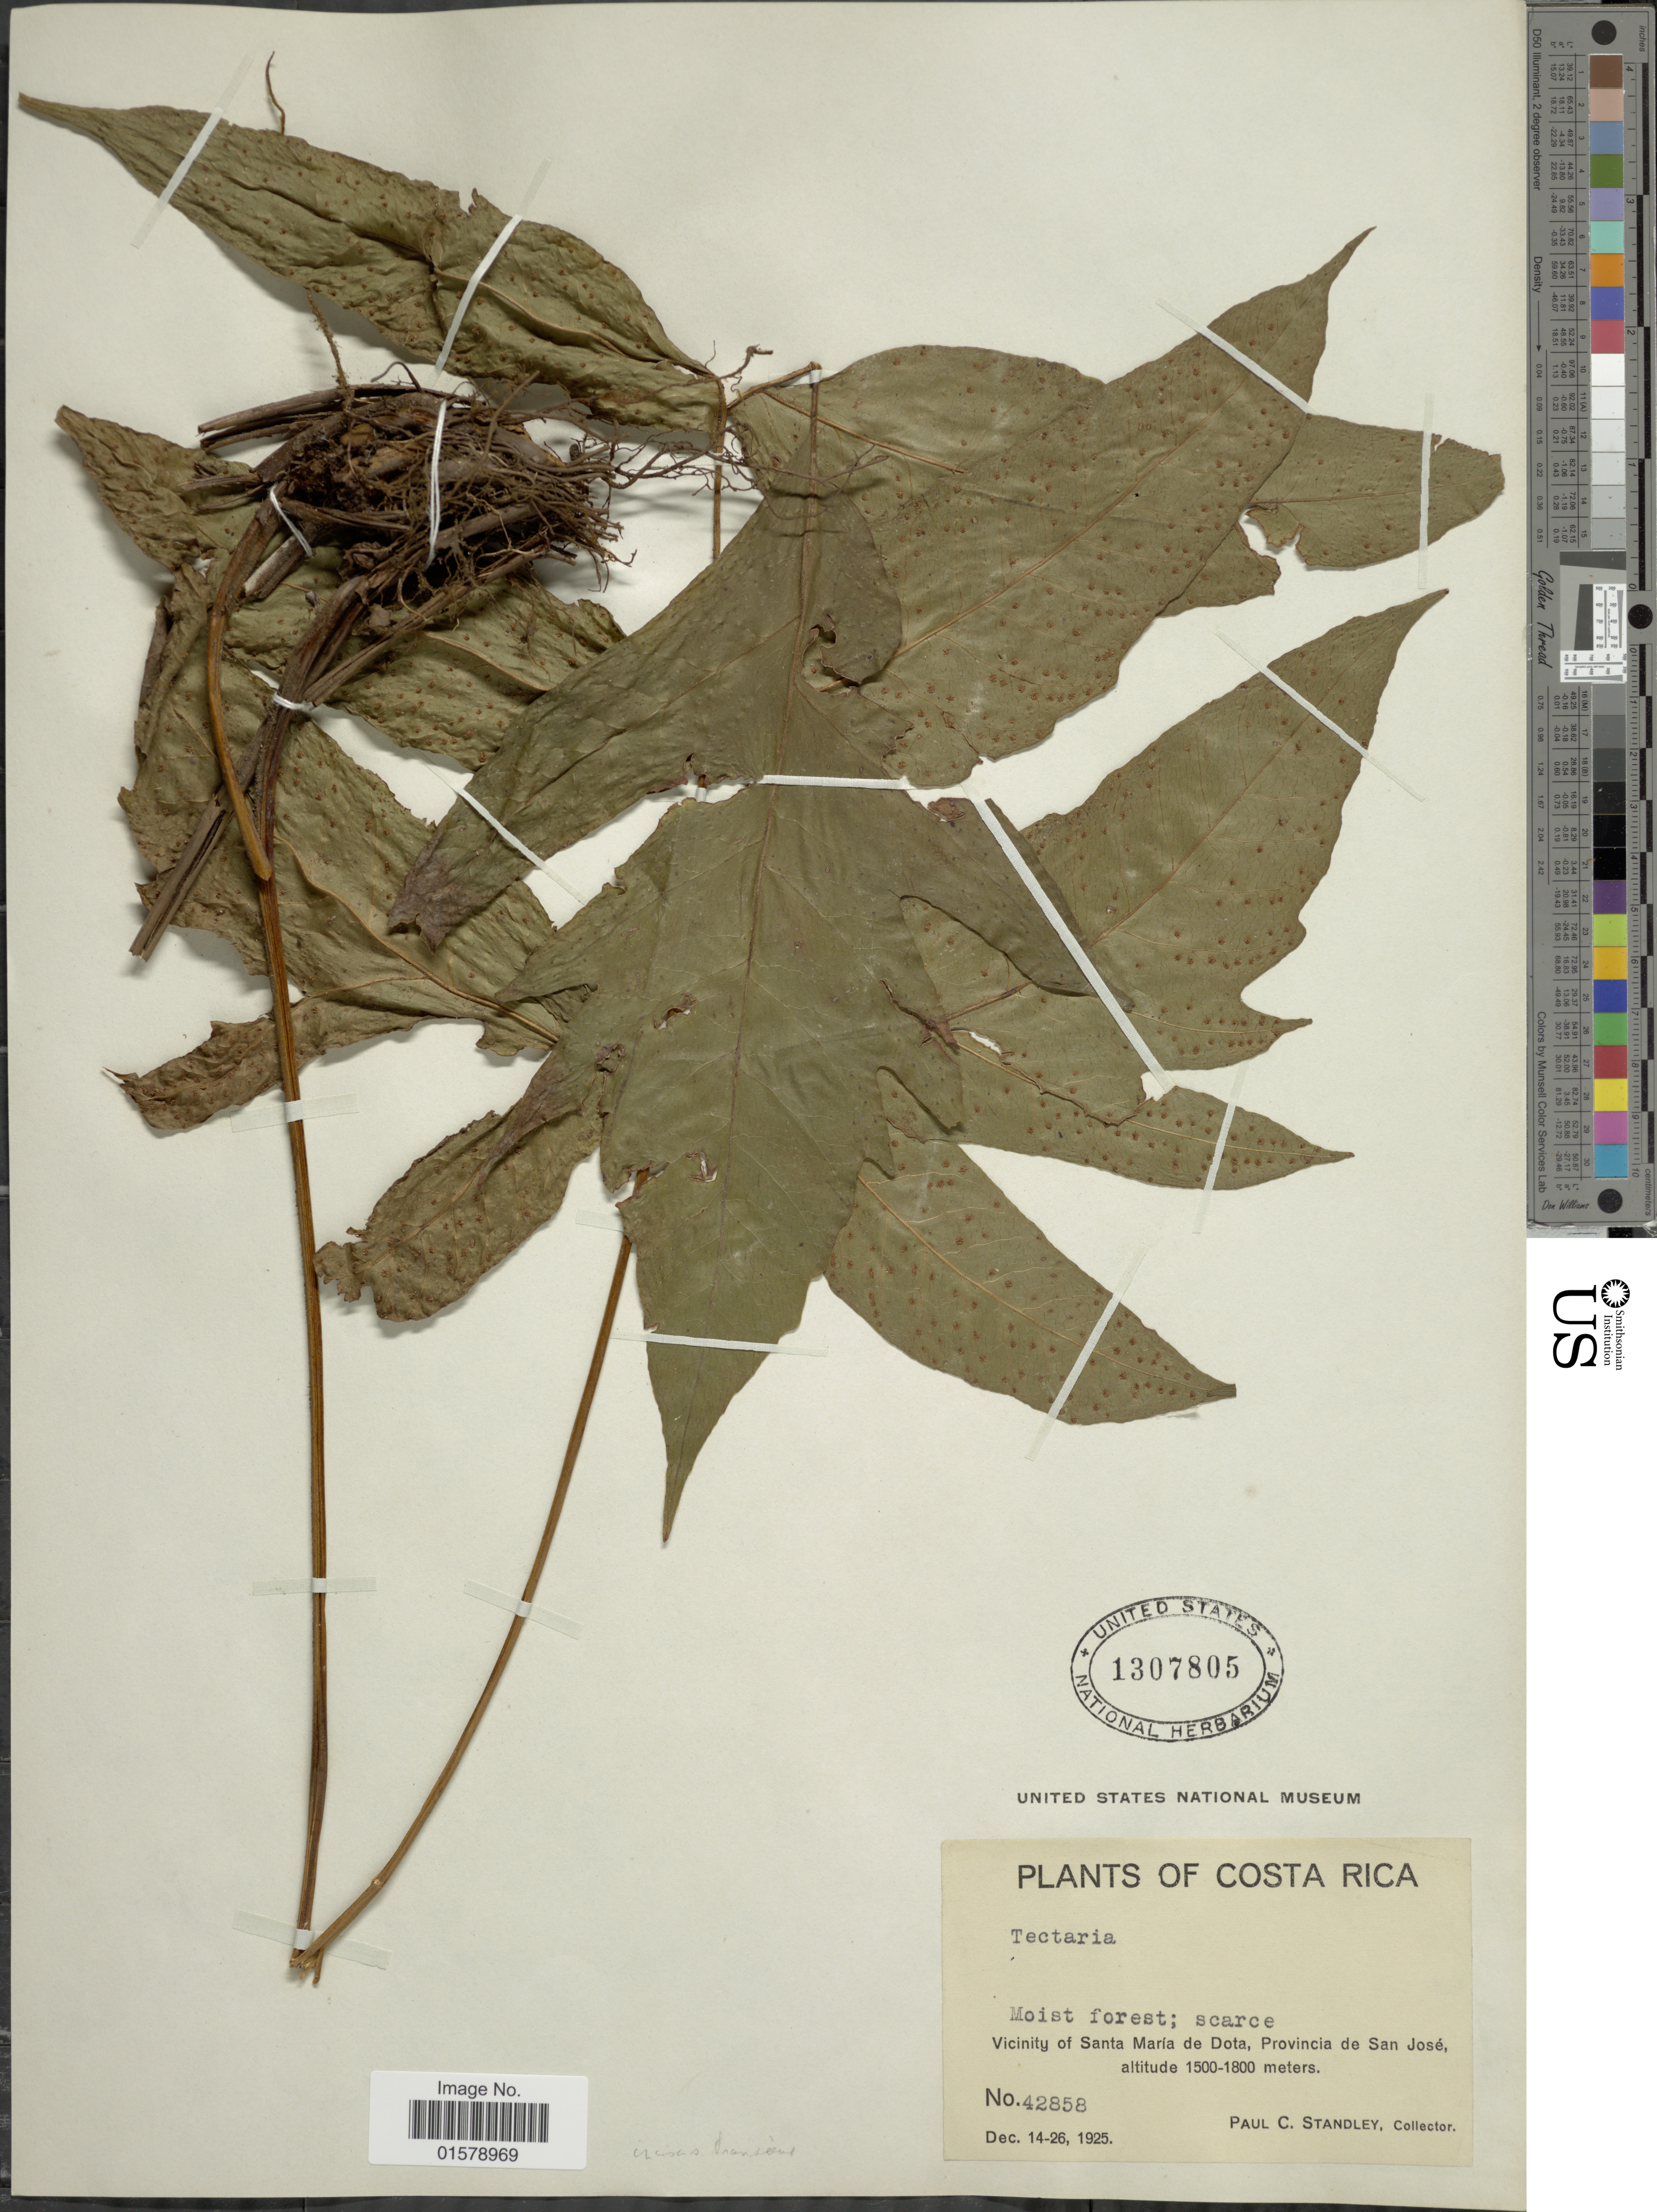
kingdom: Plantae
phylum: Tracheophyta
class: Polypodiopsida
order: Polypodiales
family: Tectariaceae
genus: Tectaria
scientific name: Tectaria transiens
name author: (C.V. Morton) A.R. Sm.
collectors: P. C. Standley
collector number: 42858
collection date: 1925-12-14/1925-12-26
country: Costa Rica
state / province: San José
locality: Vicinity of Santa Maria de Dota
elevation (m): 1500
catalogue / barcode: US 1307805